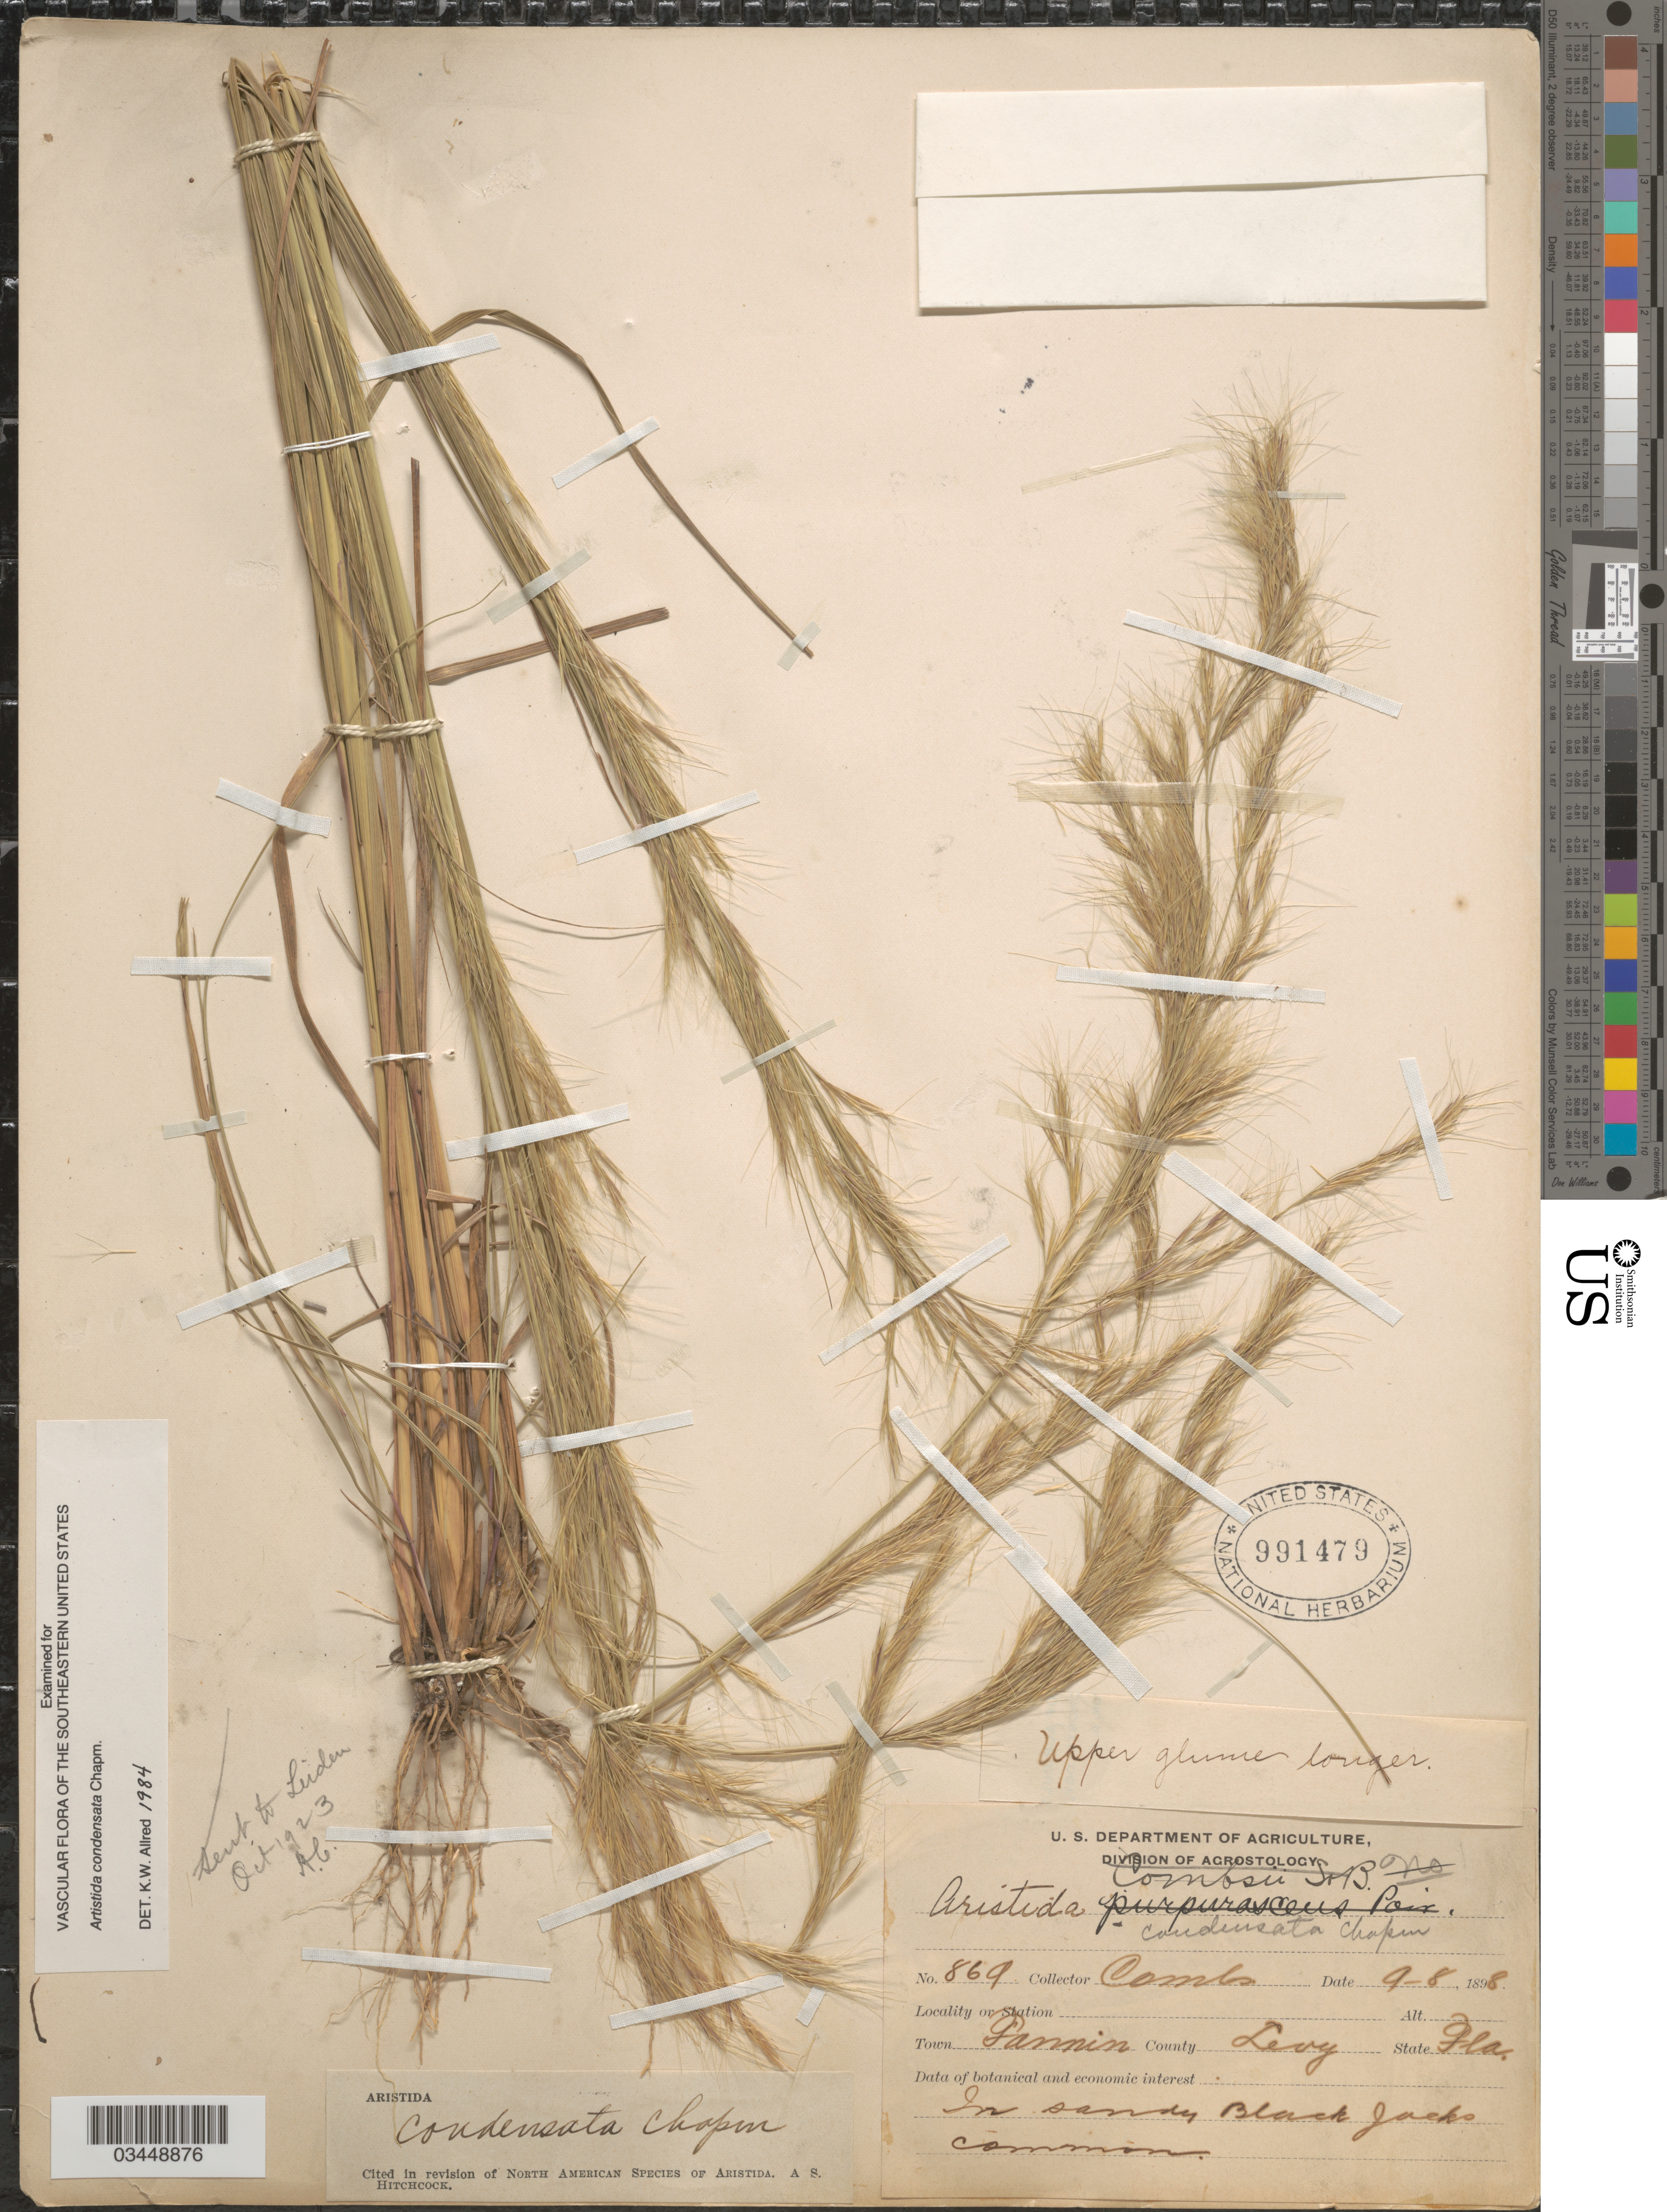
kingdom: Plantae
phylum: Tracheophyta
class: Liliopsida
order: Poales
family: Poaceae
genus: Aristida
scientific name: Aristida condensata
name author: Chapm.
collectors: -. Combs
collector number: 869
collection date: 1898-09-08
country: United States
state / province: Florida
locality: Town Fanning. County Levy. In sandy Black Jacks.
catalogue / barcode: US 991479